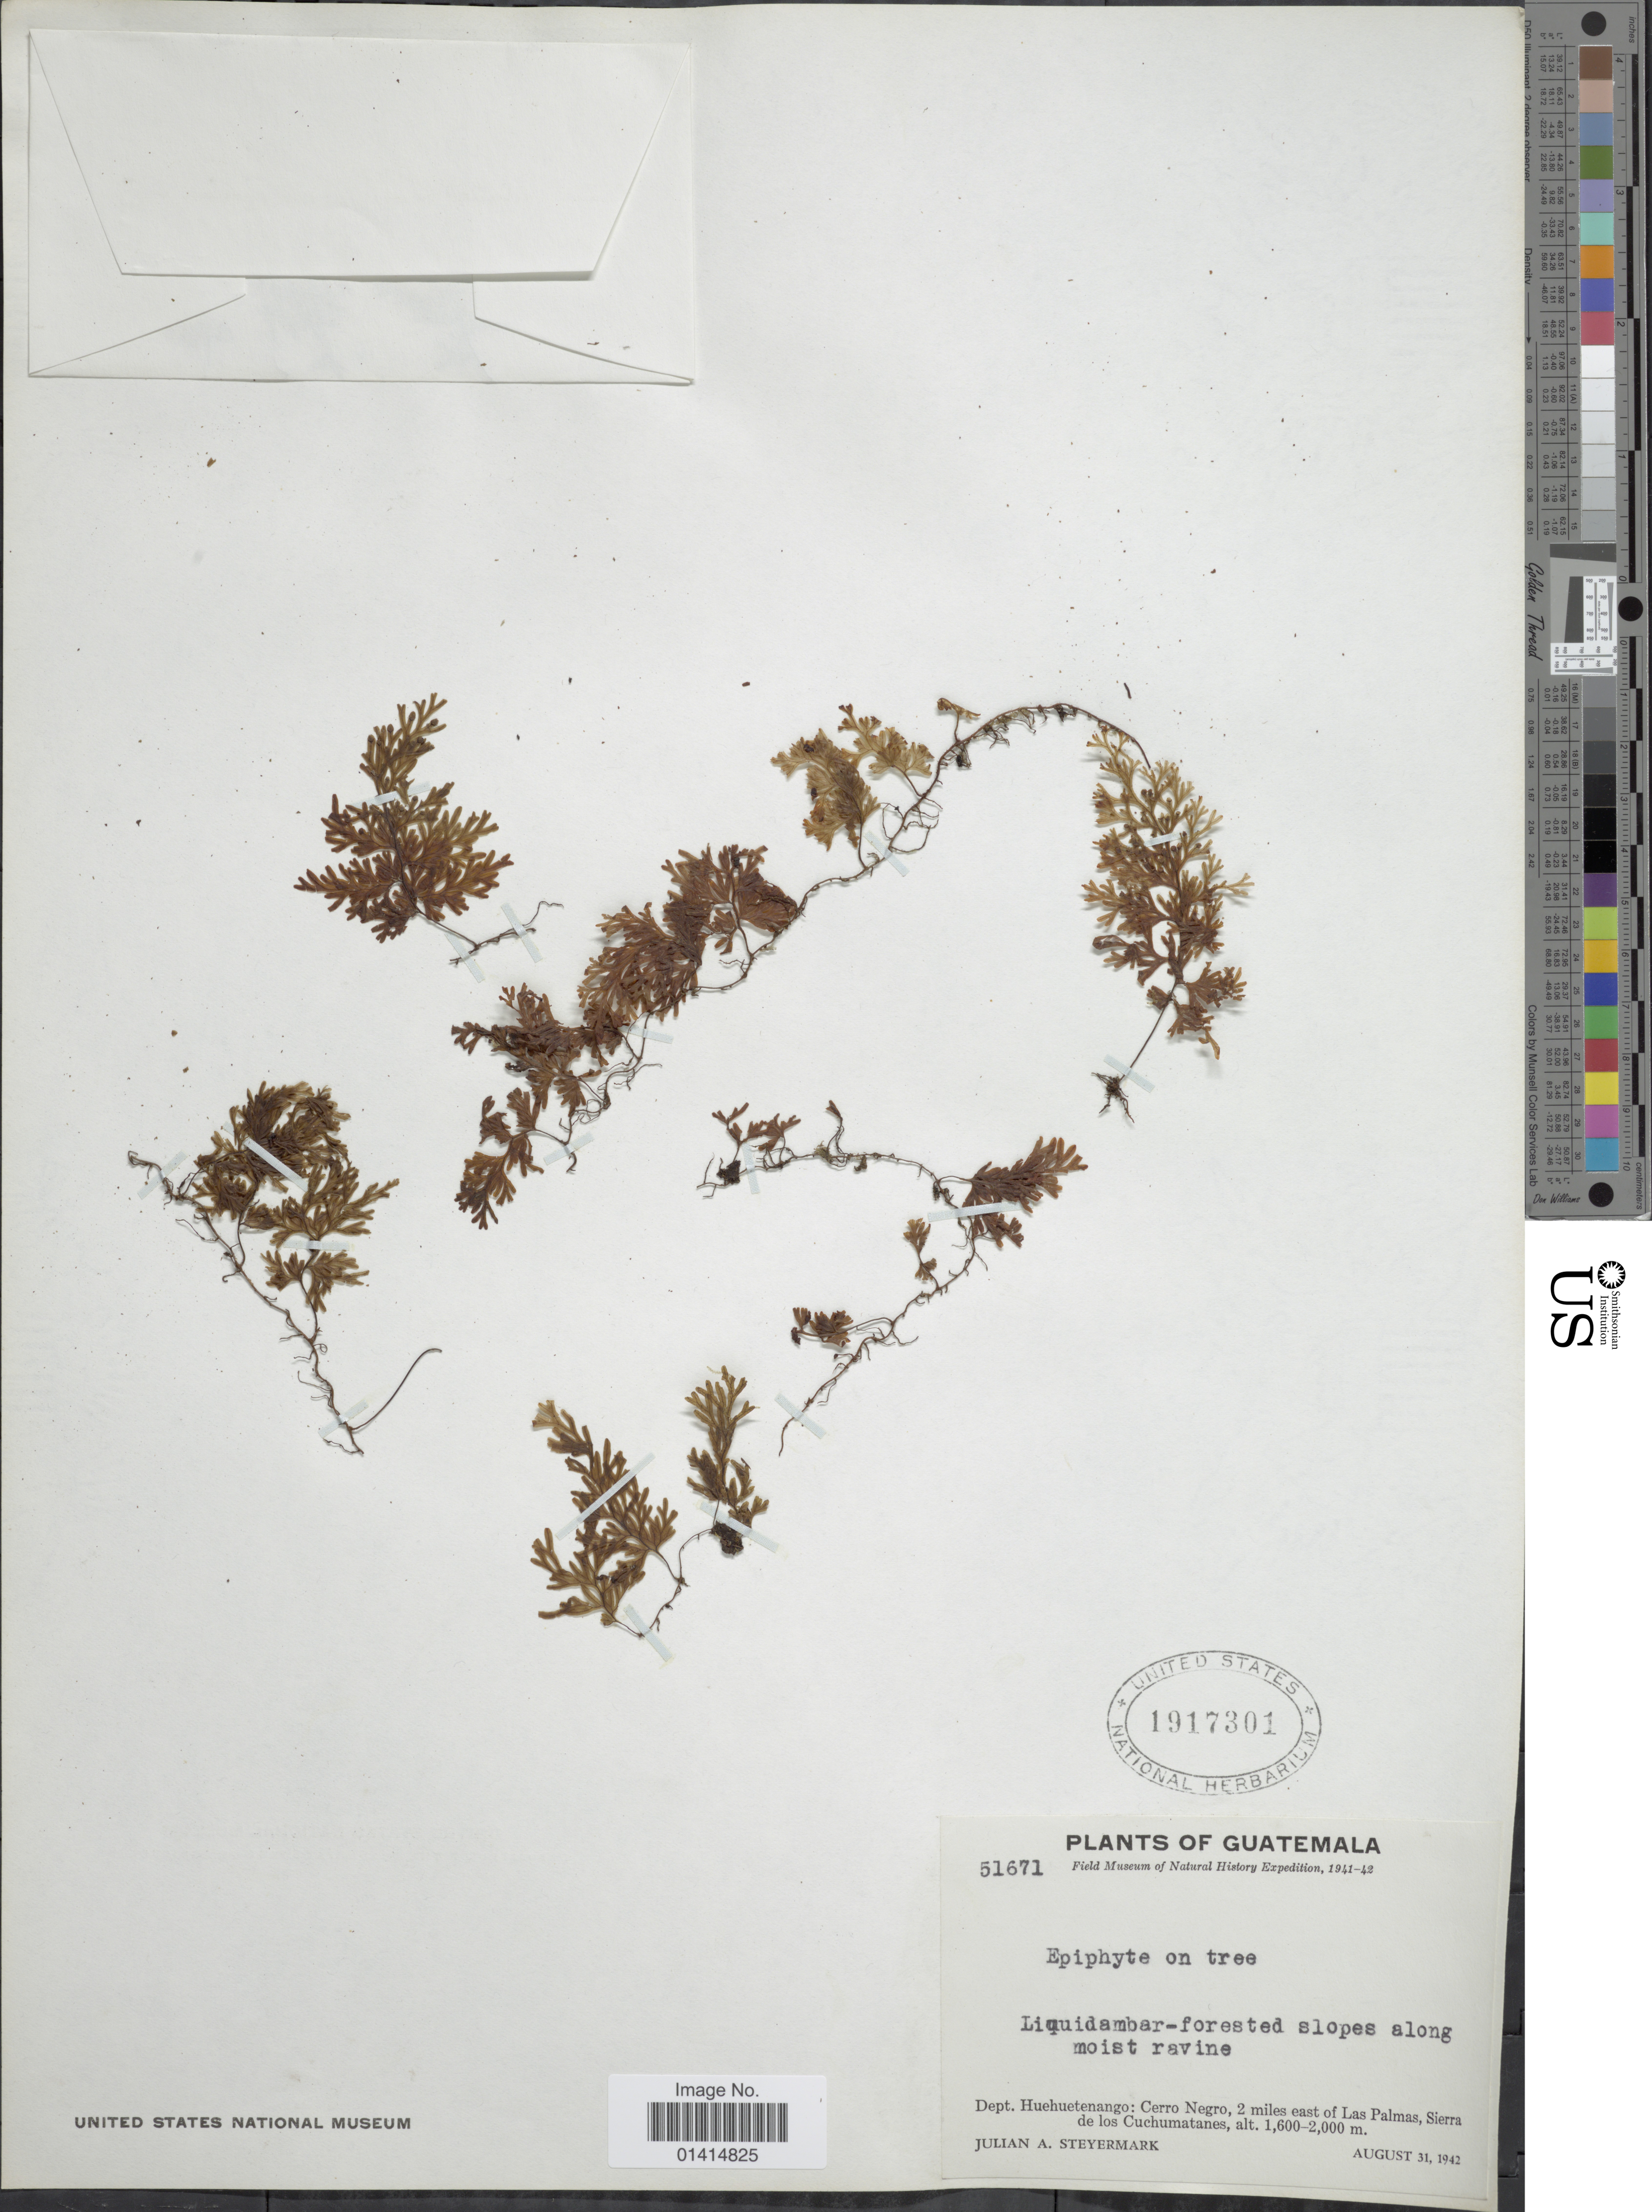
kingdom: Plantae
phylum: Tracheophyta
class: Polypodiopsida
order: Hymenophyllales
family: Hymenophyllaceae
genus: Hymenophyllum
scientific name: Hymenophyllum sp.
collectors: J. Steyermark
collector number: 51671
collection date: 1942-08-31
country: Guatemala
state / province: Huehuetenango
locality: Dept. Huehuetenango: Cerro Negro, 2 miles east of Las Palmas, Sierra de los Cuchumatanes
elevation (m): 1600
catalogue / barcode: US 1917301